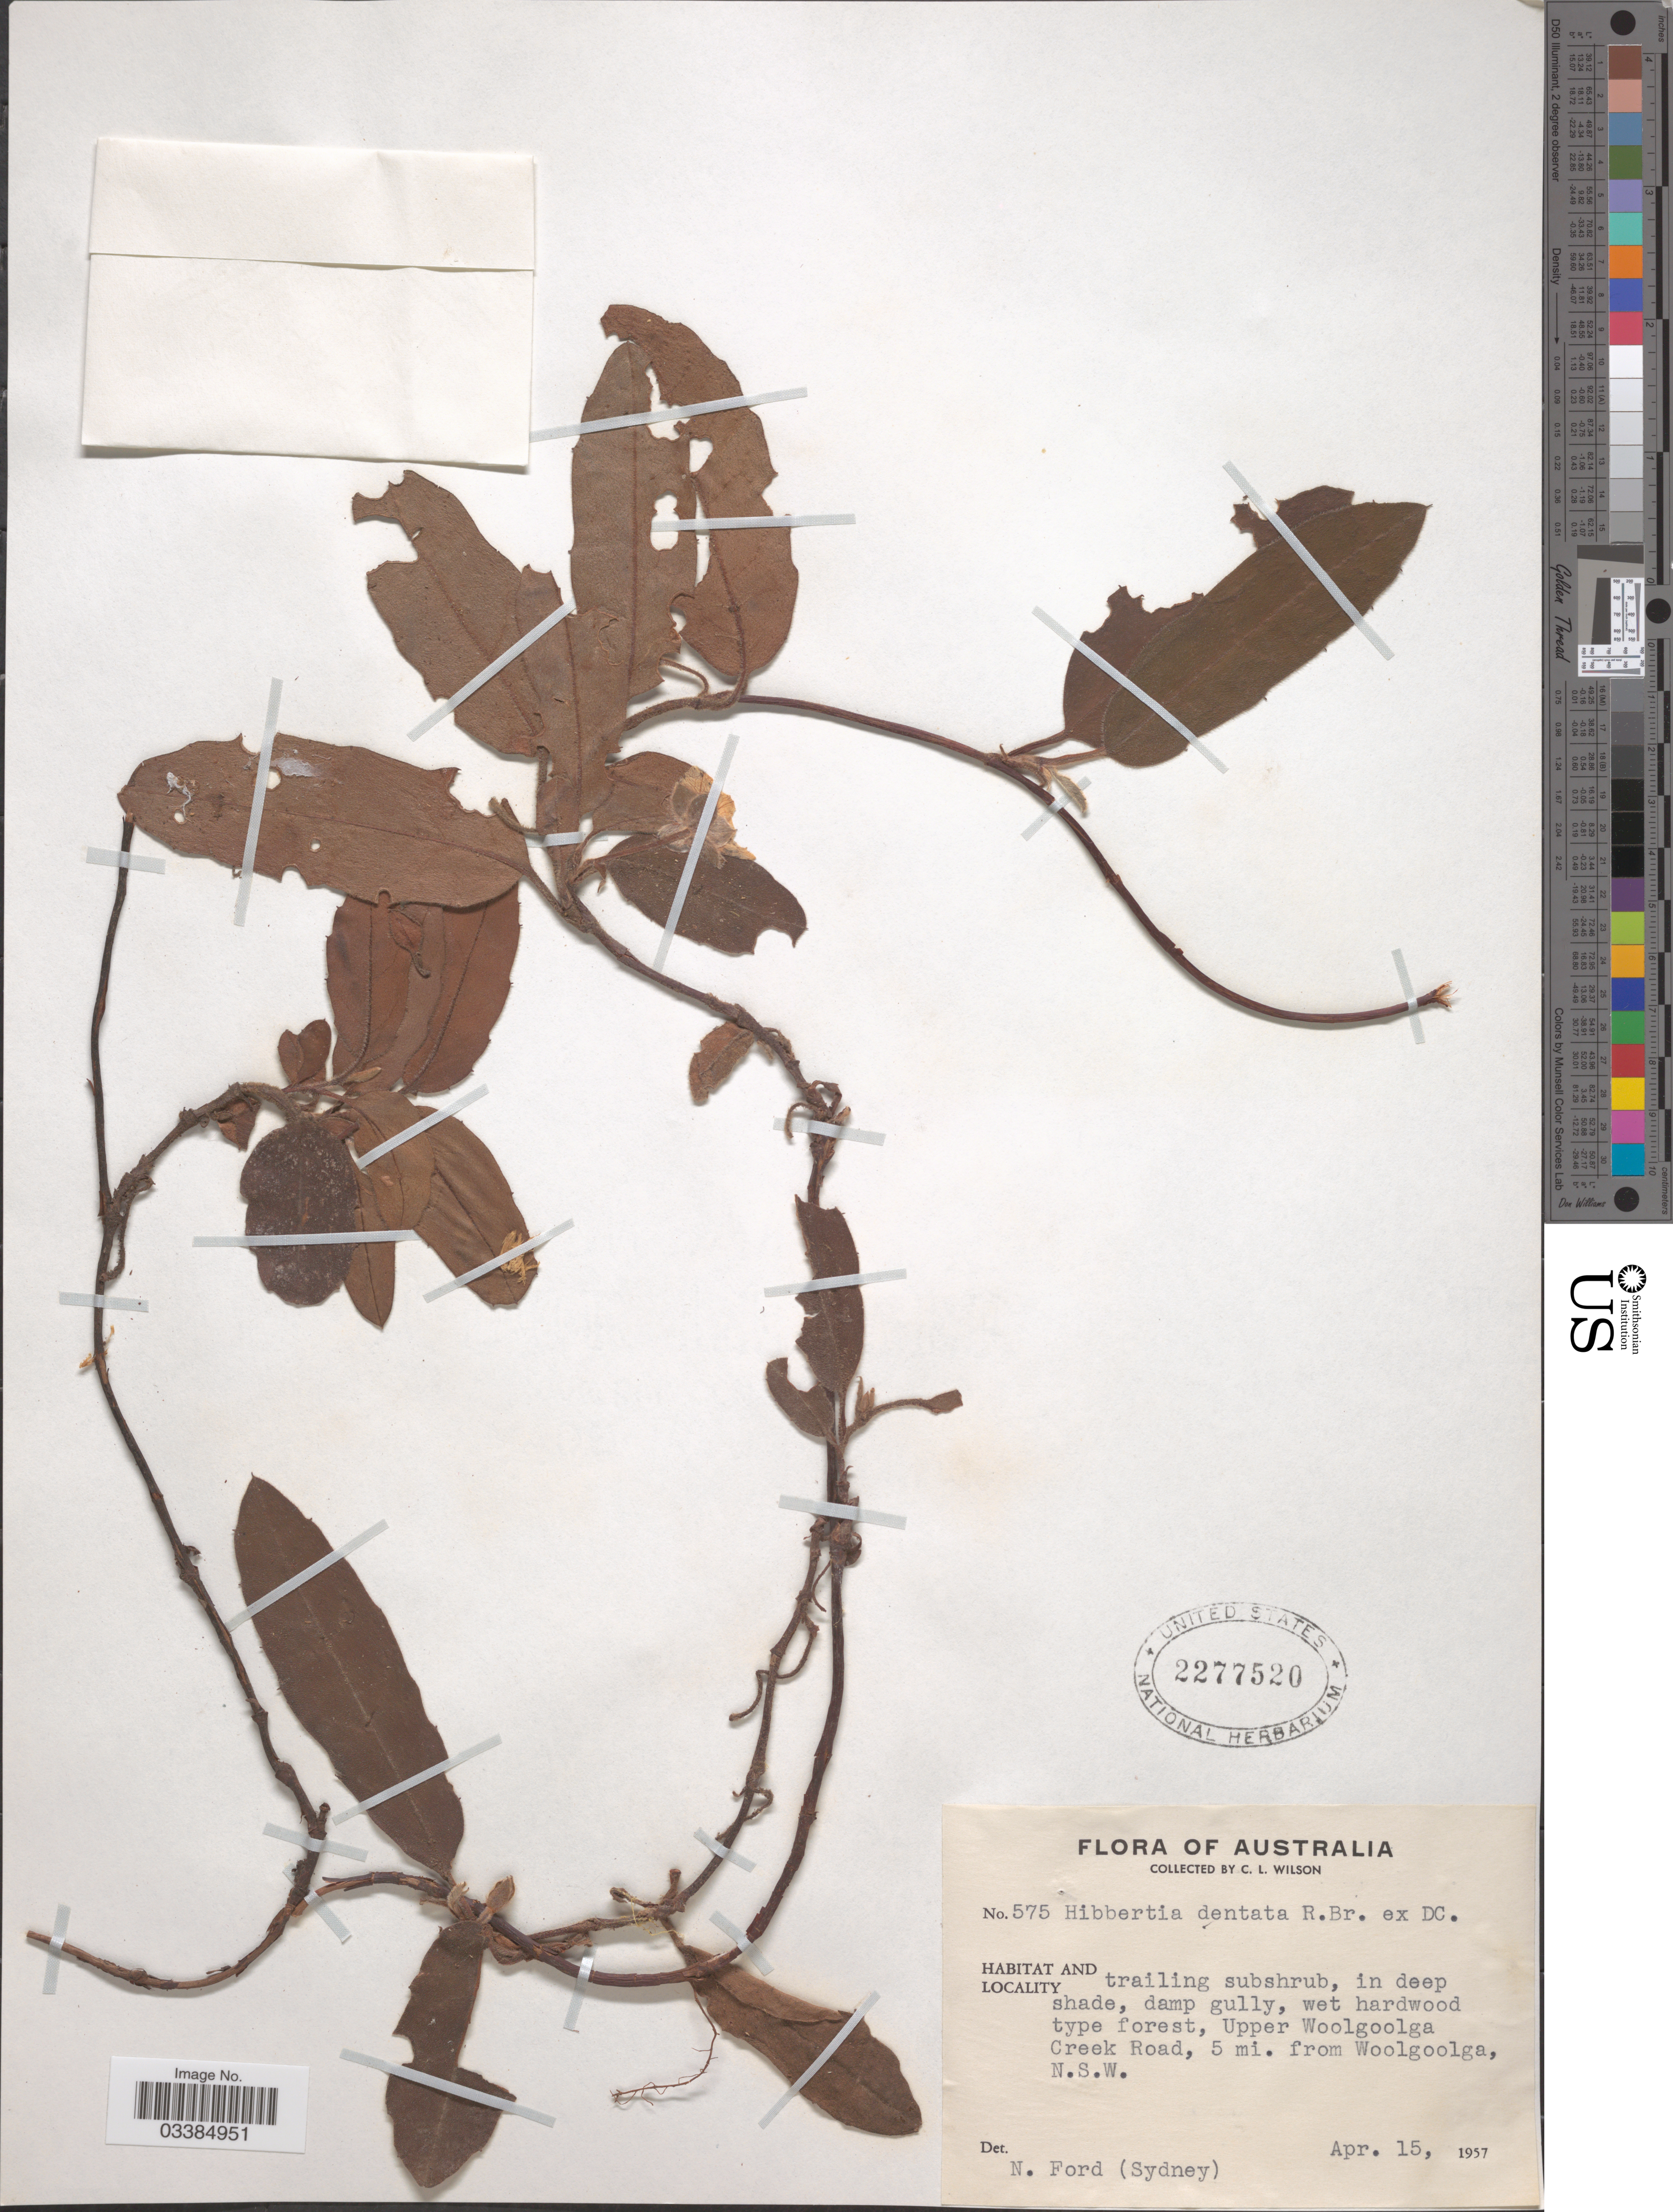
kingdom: Plantae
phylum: Tracheophyta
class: Magnoliopsida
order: Dilleniales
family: Dilleniaceae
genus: Hibbertia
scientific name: Hibbertia dentata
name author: R. Br. ex DC.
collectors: C. L. Wilson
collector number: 575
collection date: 1957-04-15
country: Australia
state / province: New South Wales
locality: Upper Woolgoolga Creek Road, 5 mi. from Woolgoolga, N. S. W.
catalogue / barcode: US 2277520